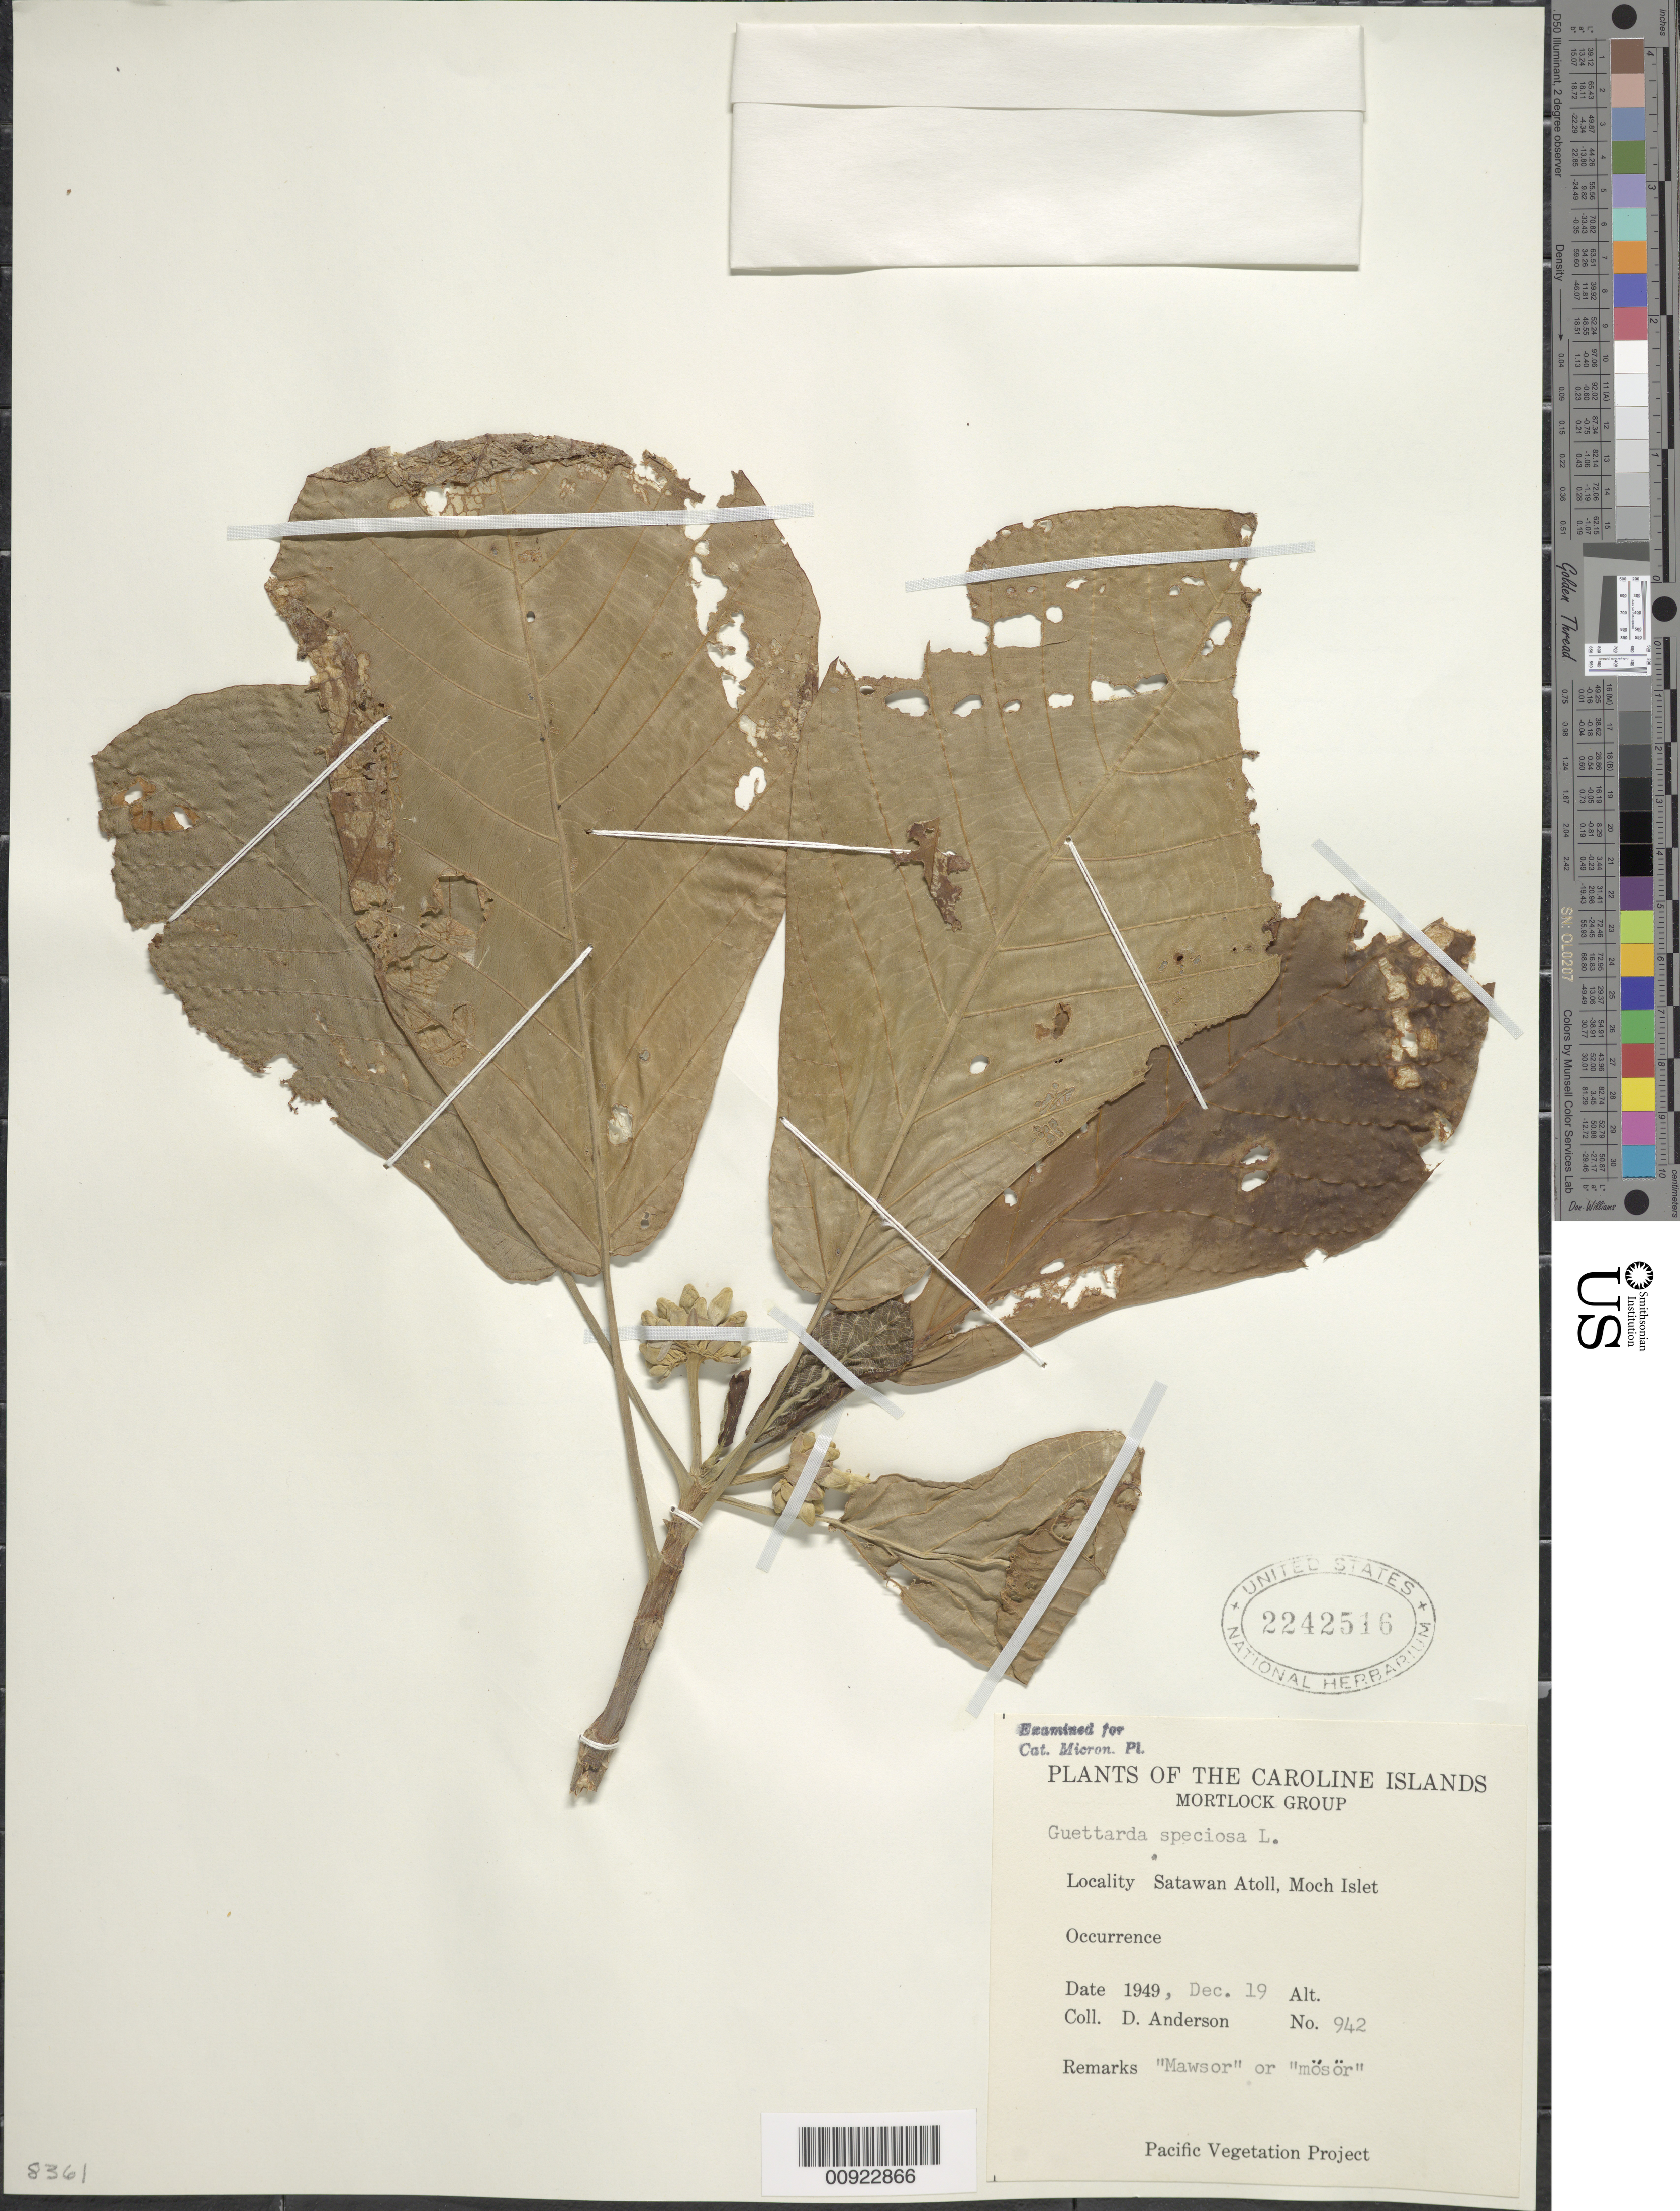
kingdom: Plantae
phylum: Tracheophyta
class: Magnoliopsida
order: Gentianales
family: Rubiaceae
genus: Guettarda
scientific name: Guettarda speciosa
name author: L.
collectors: D. Anderson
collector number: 942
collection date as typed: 19 Dec 1949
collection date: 1949-12-19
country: Micronesia, Federated States of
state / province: Truk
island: Satawan Atoll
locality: Moch Islet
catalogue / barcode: US 2242516